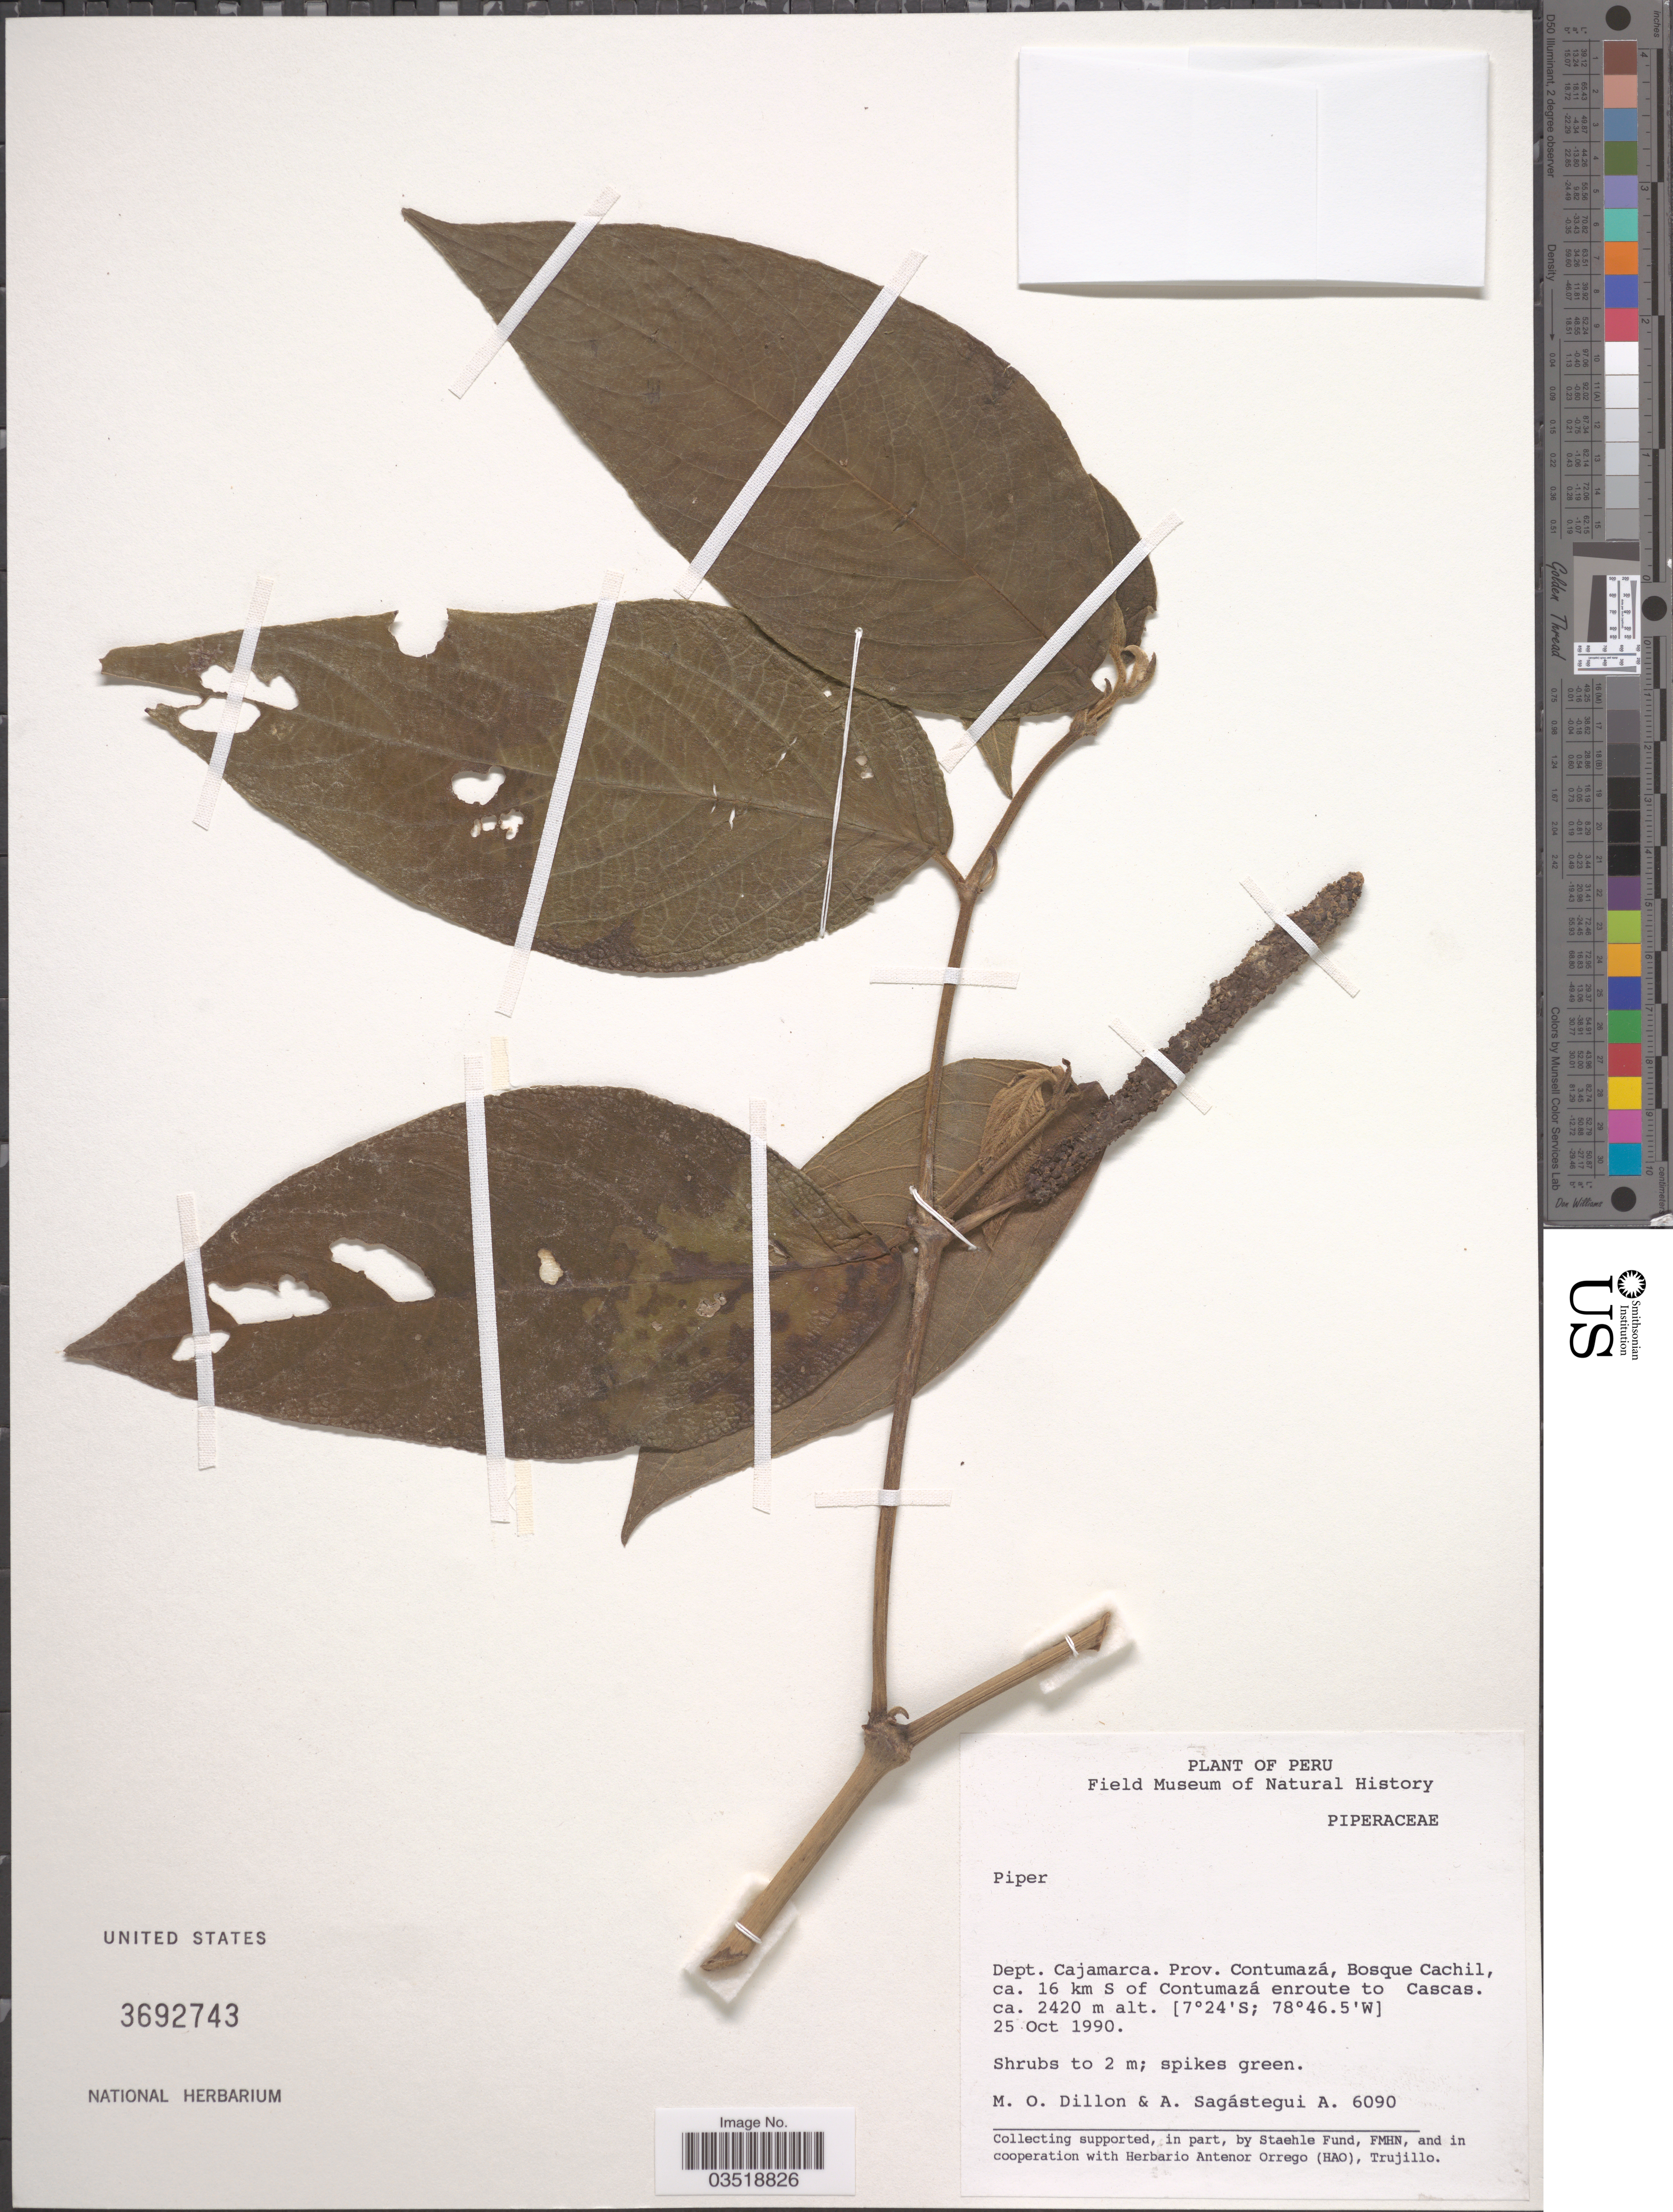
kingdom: Plantae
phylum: Tracheophyta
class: Magnoliopsida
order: Piperales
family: Piperaceae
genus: Piper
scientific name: Piper sp.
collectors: M. O. Dillon & A. Sagástegui A.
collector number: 6090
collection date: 1990-10-25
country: Peru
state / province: Cajamarca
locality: Dept. Cajamarca. Prov. Contumazá, Bosque Cachil, ca. 16 km S of Contumazá enroute to Cascas.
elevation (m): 2420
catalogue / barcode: US 3692743